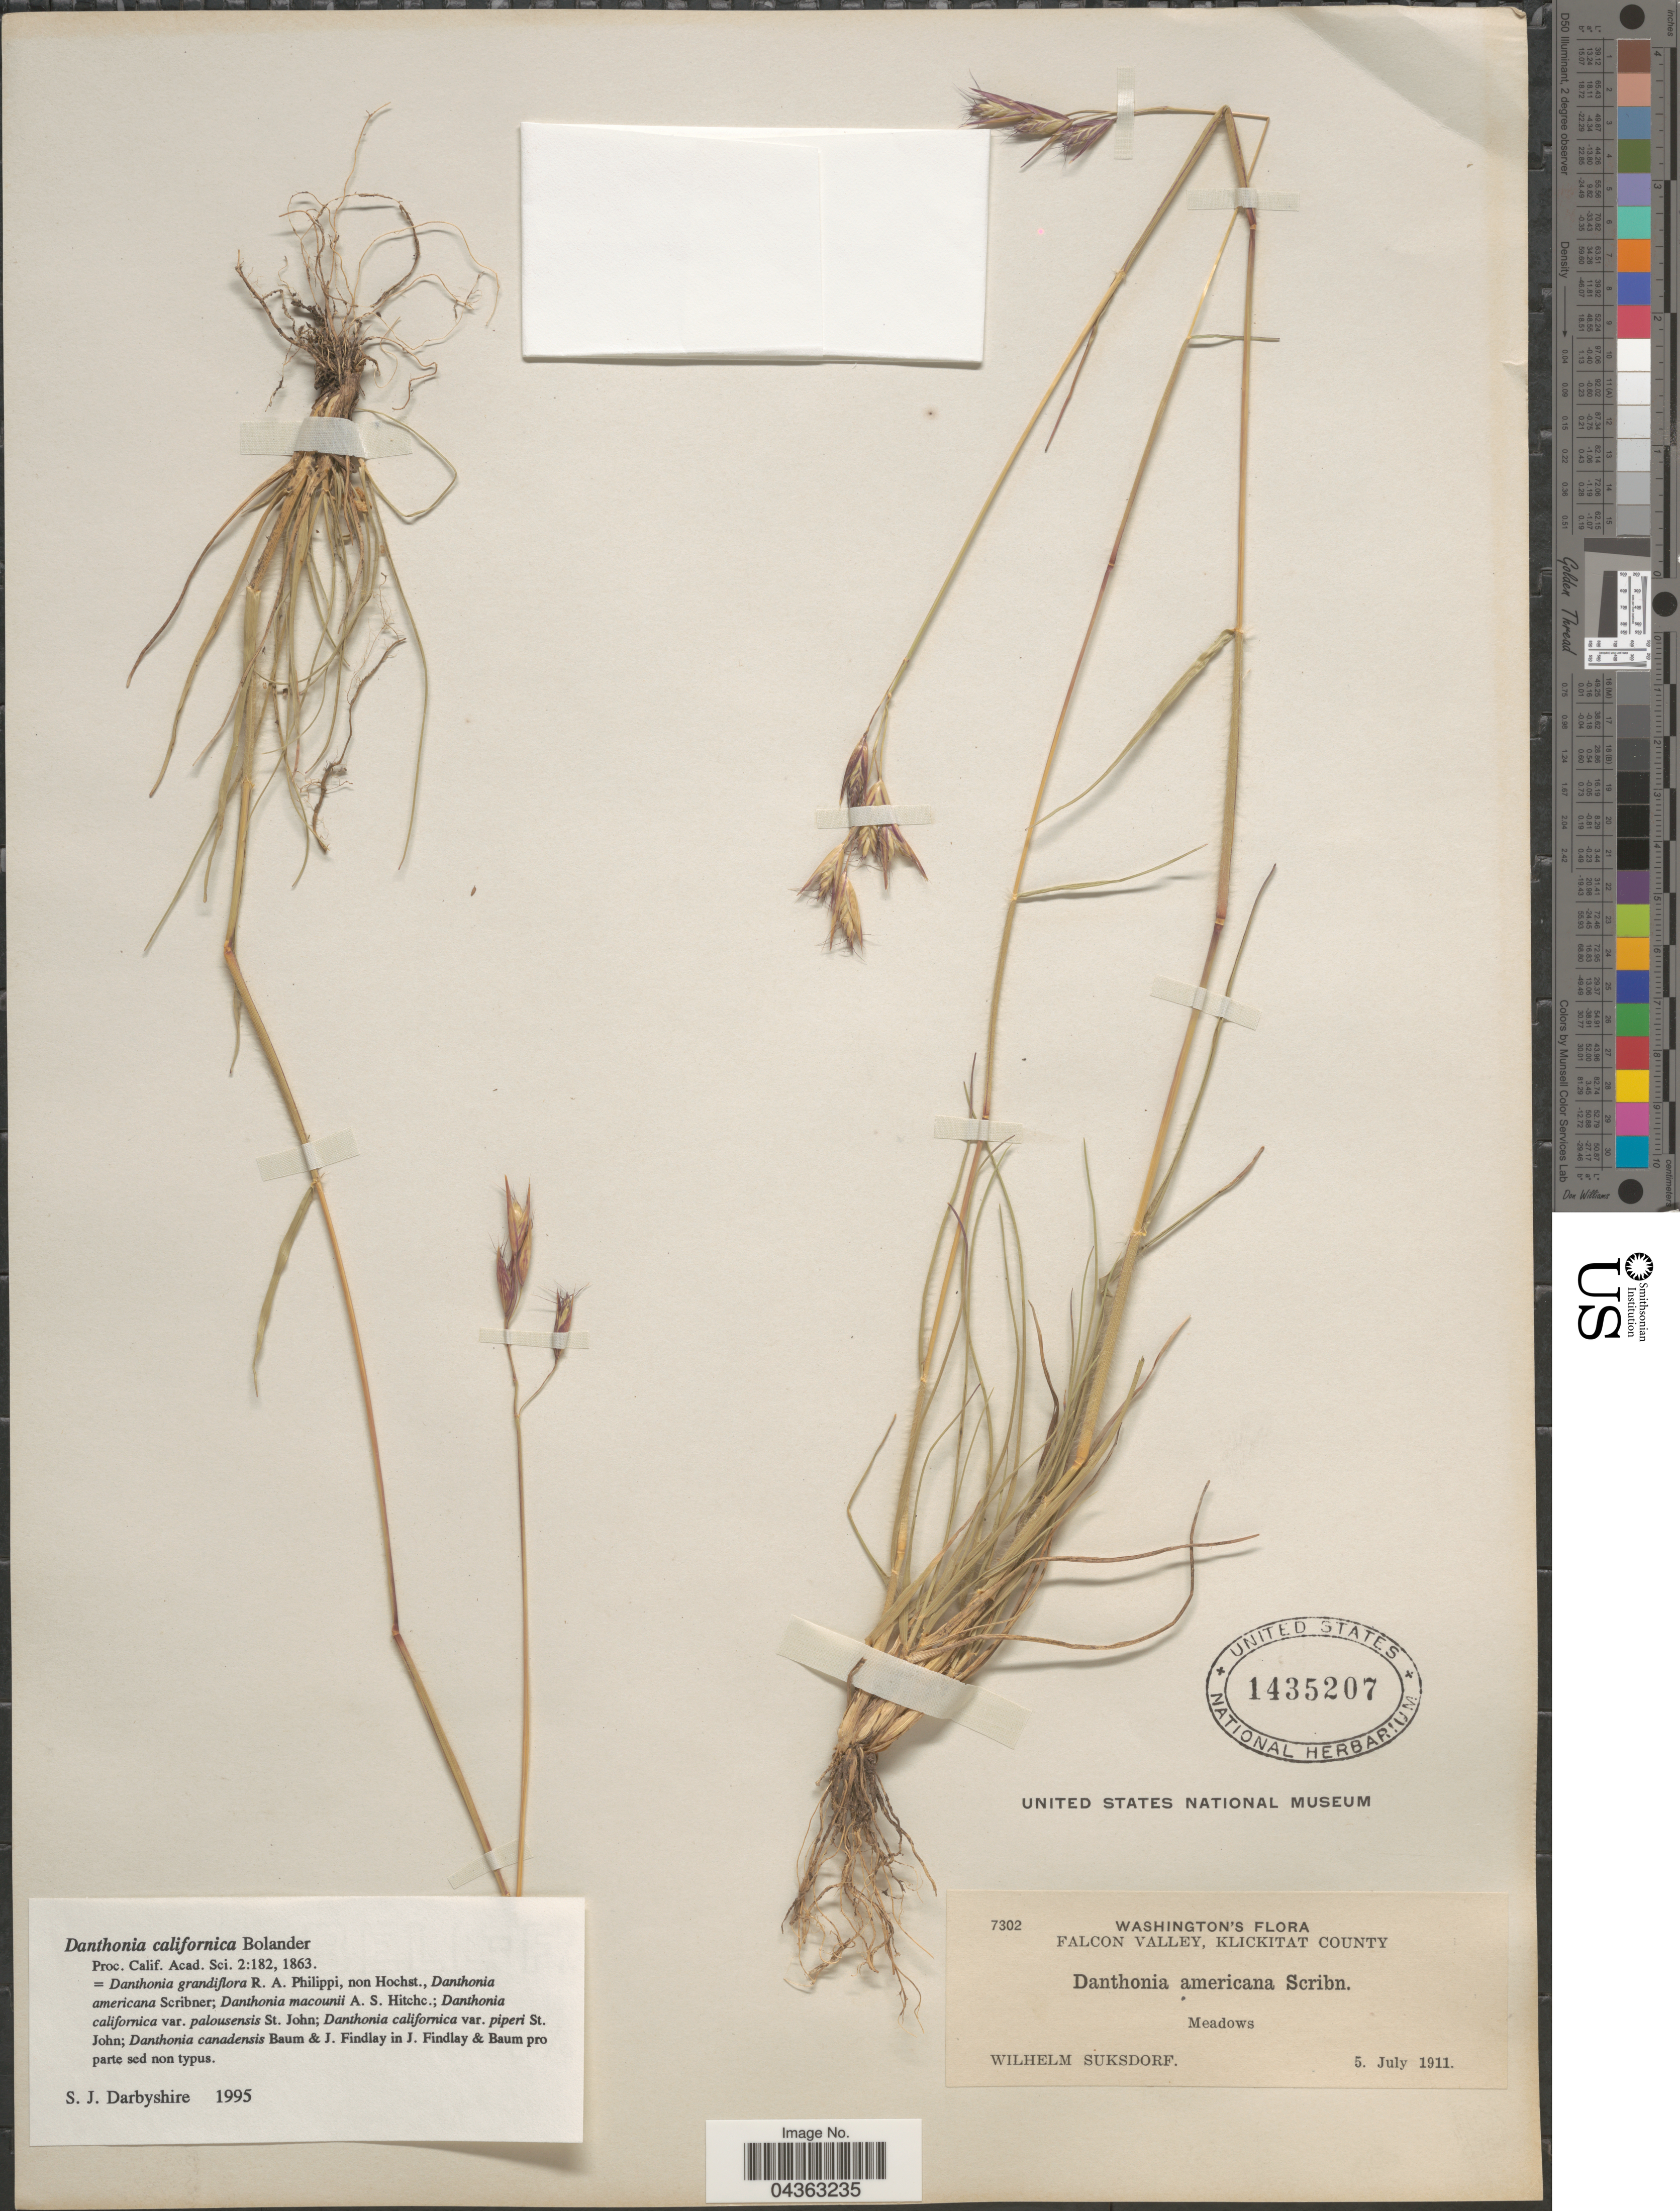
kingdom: Plantae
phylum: Tracheophyta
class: Liliopsida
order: Poales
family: Poaceae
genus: Danthonia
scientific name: Danthonia californica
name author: Bol.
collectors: W. N. Suksdorf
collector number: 7302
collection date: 1911-07-05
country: United States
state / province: Washington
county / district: Klickitat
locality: Falcon Valley, Klickitat County. Meadows.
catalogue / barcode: US 1435207